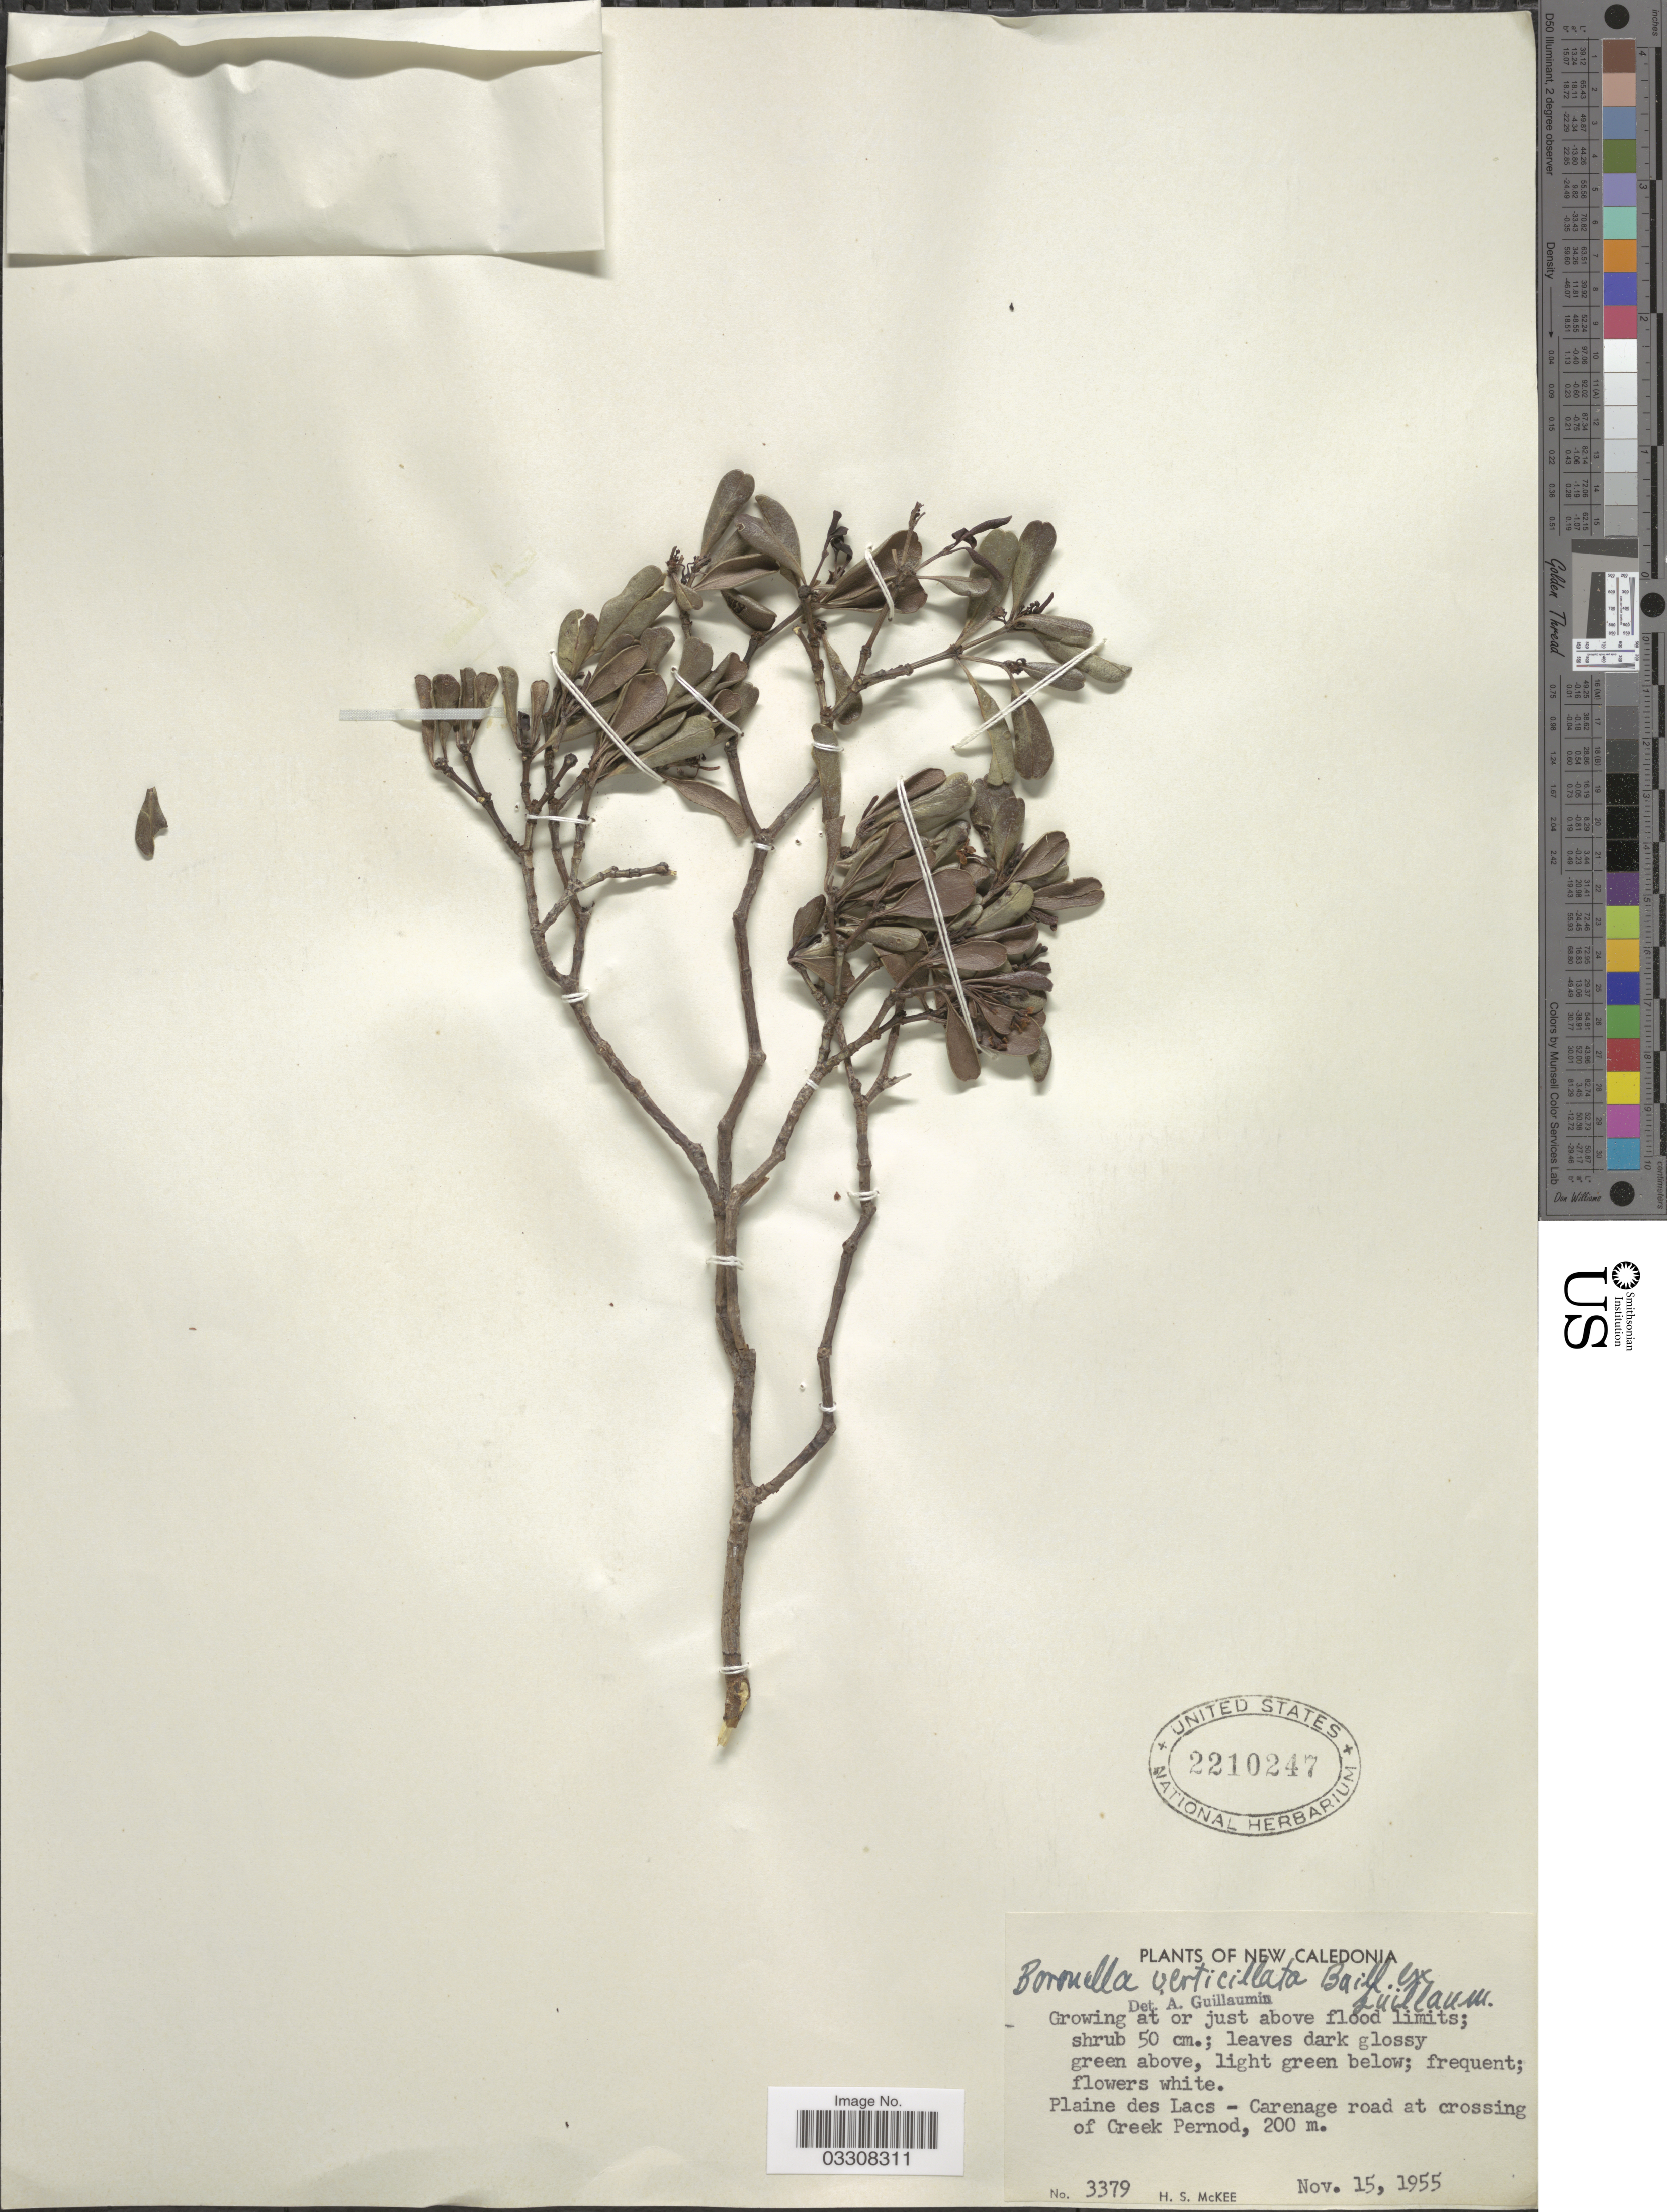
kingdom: Plantae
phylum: Tracheophyta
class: Magnoliopsida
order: Sapindales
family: Rutaceae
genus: Boronia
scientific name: Boronia parviflora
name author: Sm.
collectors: H. S. McKee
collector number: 3379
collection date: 1955-11-15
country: New Caledonia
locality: Plaine des Lac- Carenage road at crossing of Creek Pernod.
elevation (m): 200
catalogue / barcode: US 2210247